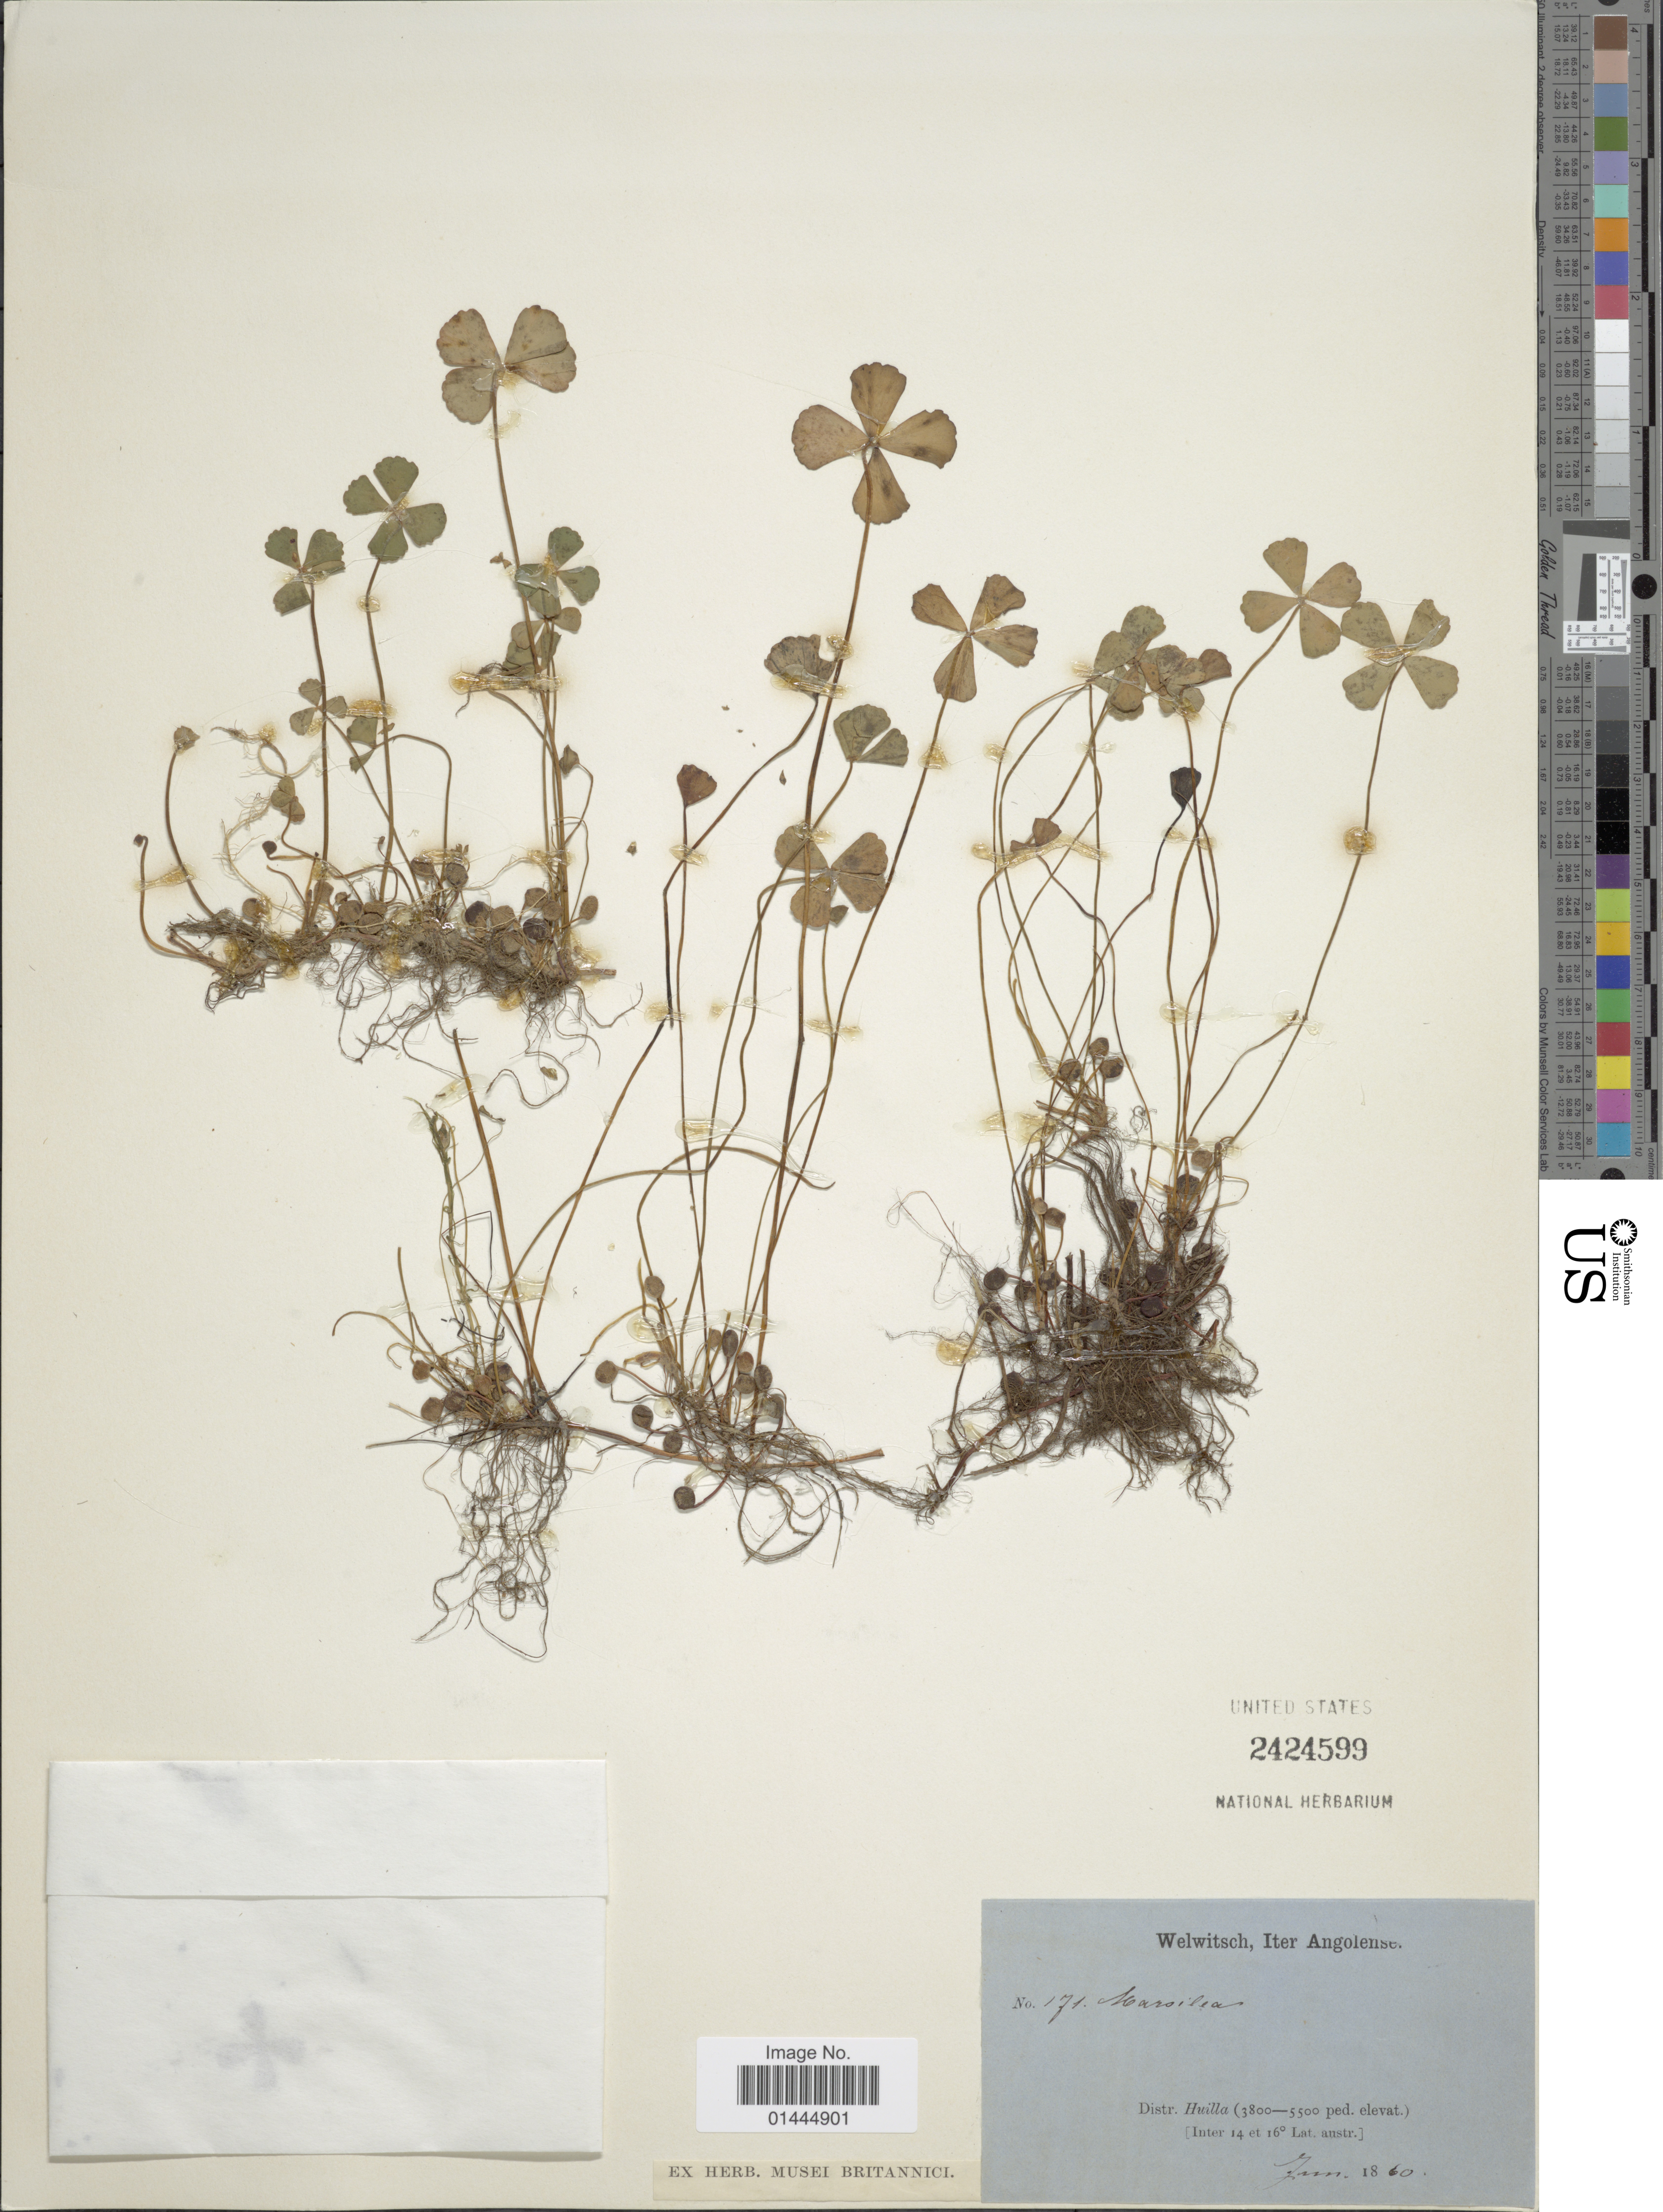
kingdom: Plantae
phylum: Tracheophyta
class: Polypodiopsida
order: Salviniales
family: Marsileaceae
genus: Marsilea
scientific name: Marsilea sp.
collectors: -. Welwitsch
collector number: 171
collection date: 1860-06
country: Angola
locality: Iter Angolense, Distr. Huilla.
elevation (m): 1158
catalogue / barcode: US 2424599